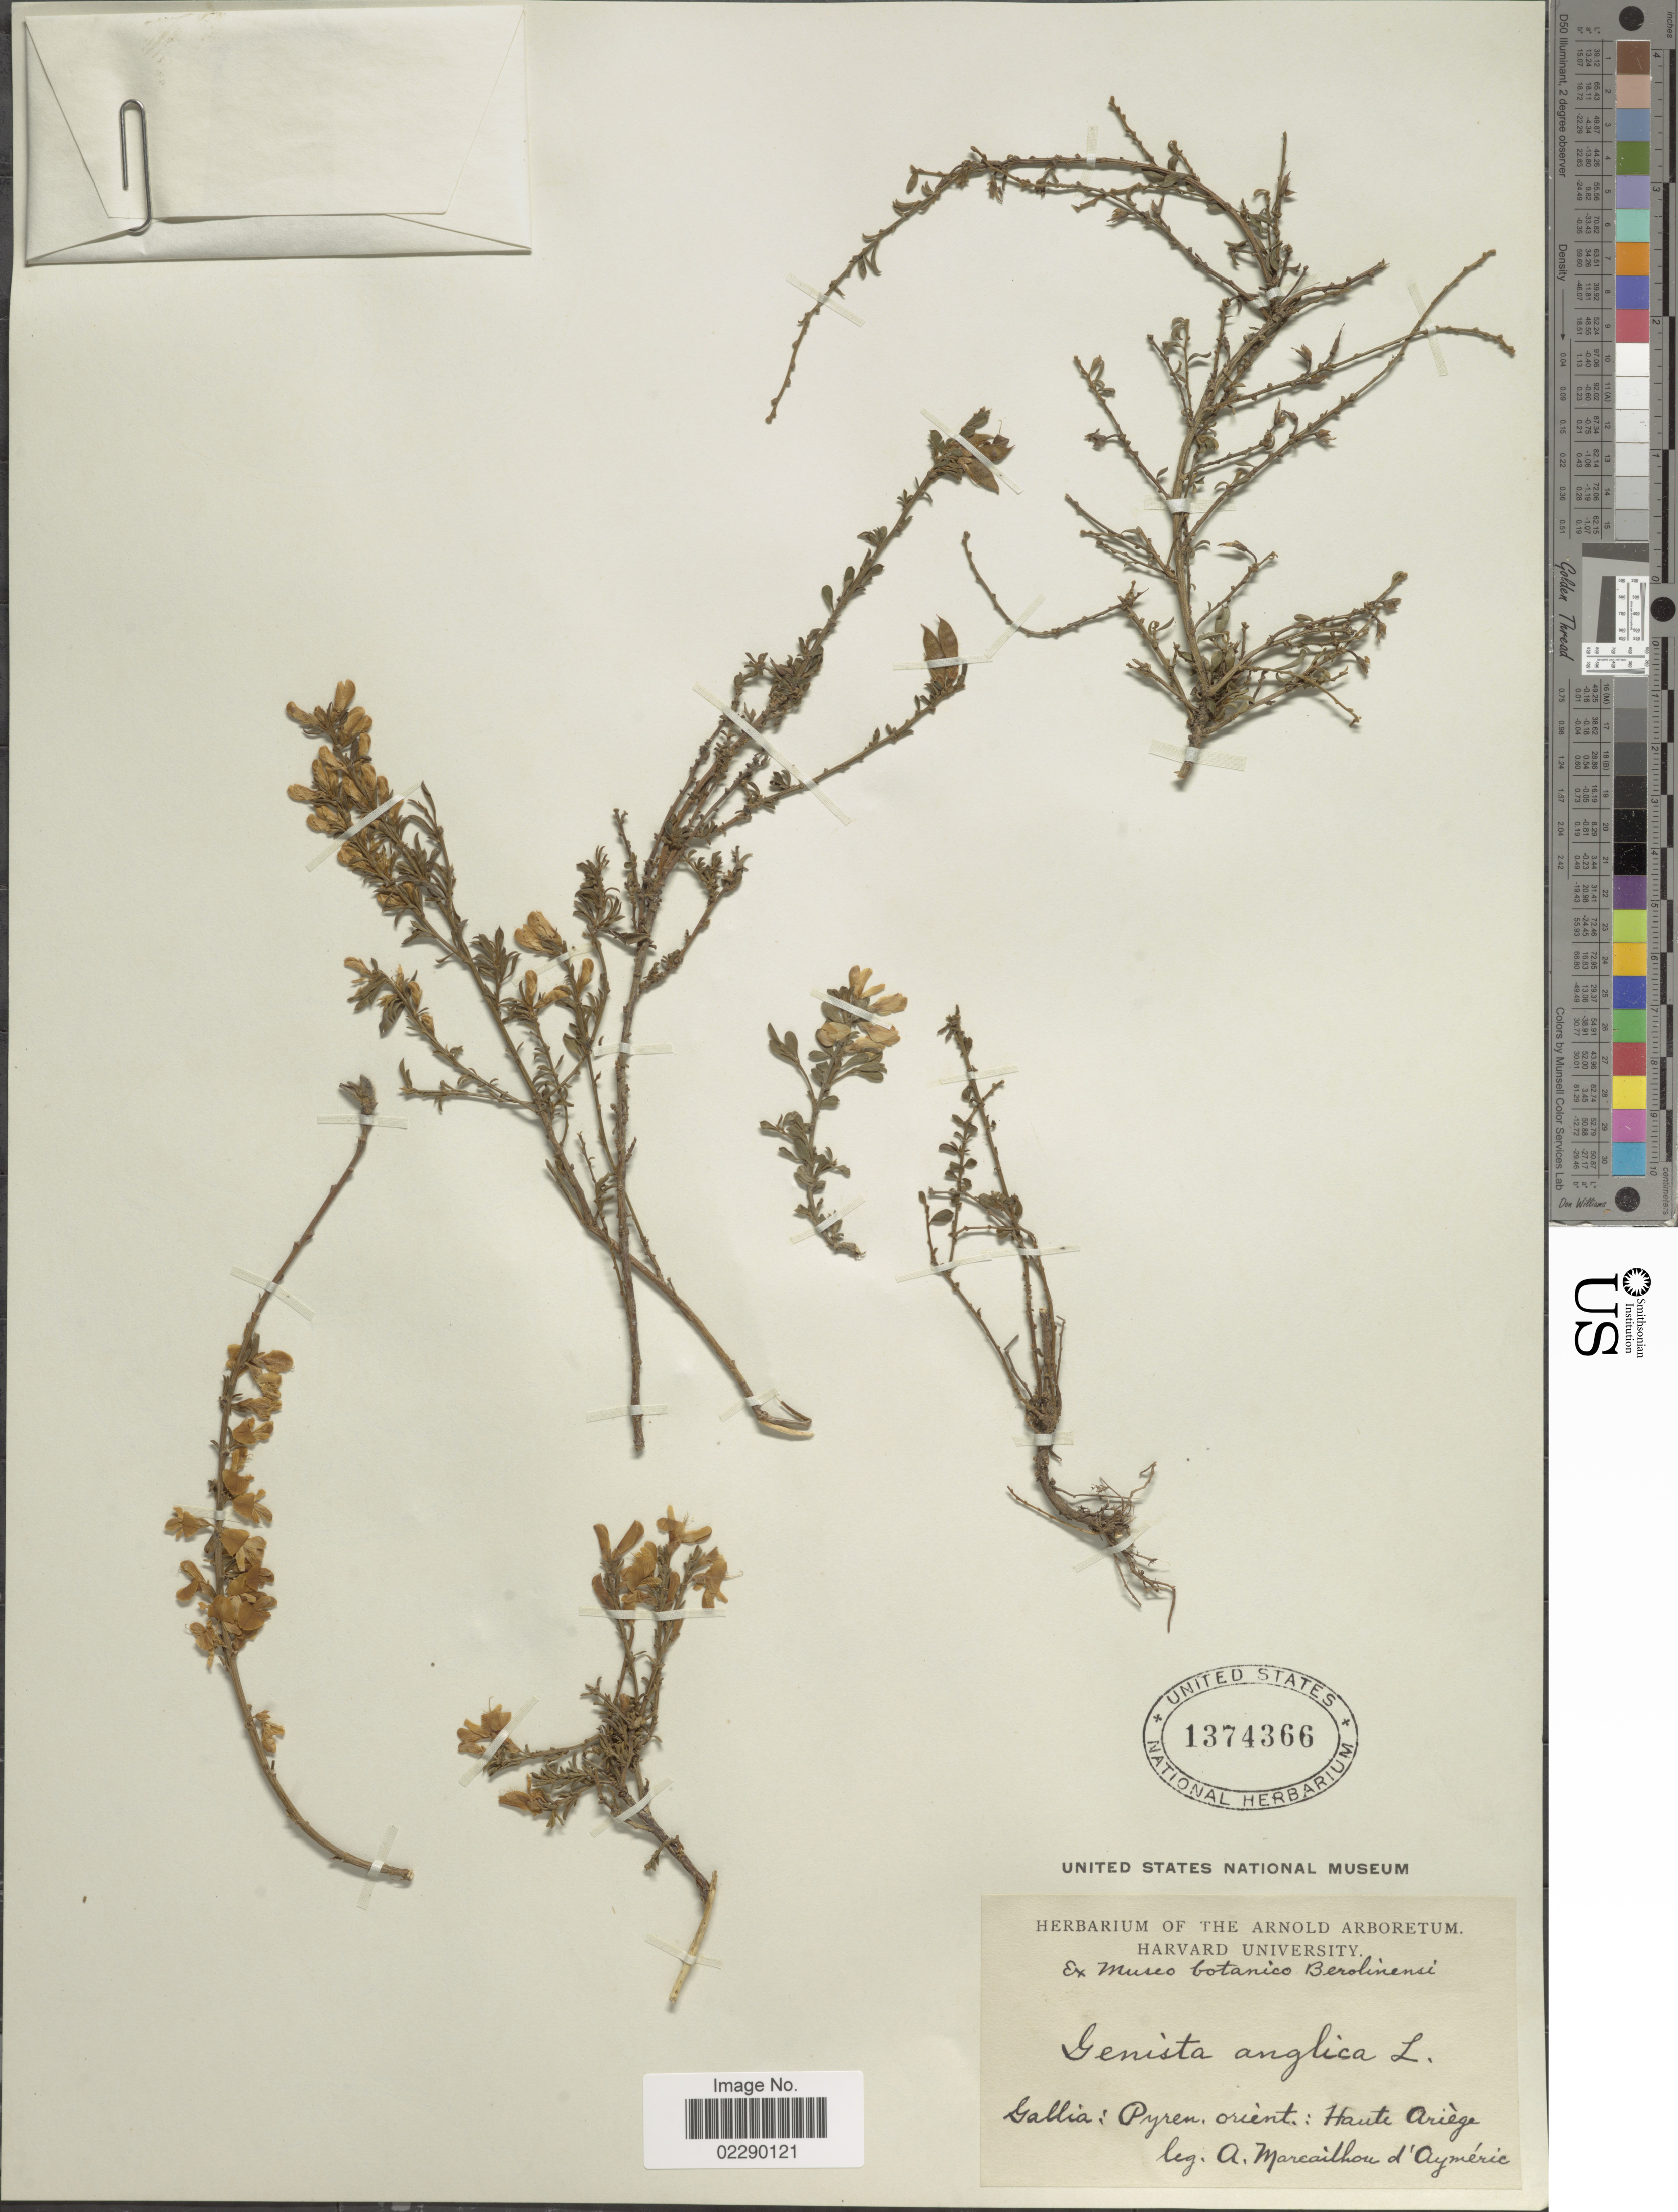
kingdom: Plantae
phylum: Tracheophyta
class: Magnoliopsida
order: Fabales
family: Fabaceae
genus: Genista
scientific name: Genista anglica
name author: L.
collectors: A.L.M. Marcailhou d' Aymeric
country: France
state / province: Occitanie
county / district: Ariège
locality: Gallia: Pyren. orient.: Haute Ariège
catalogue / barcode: US 1374366